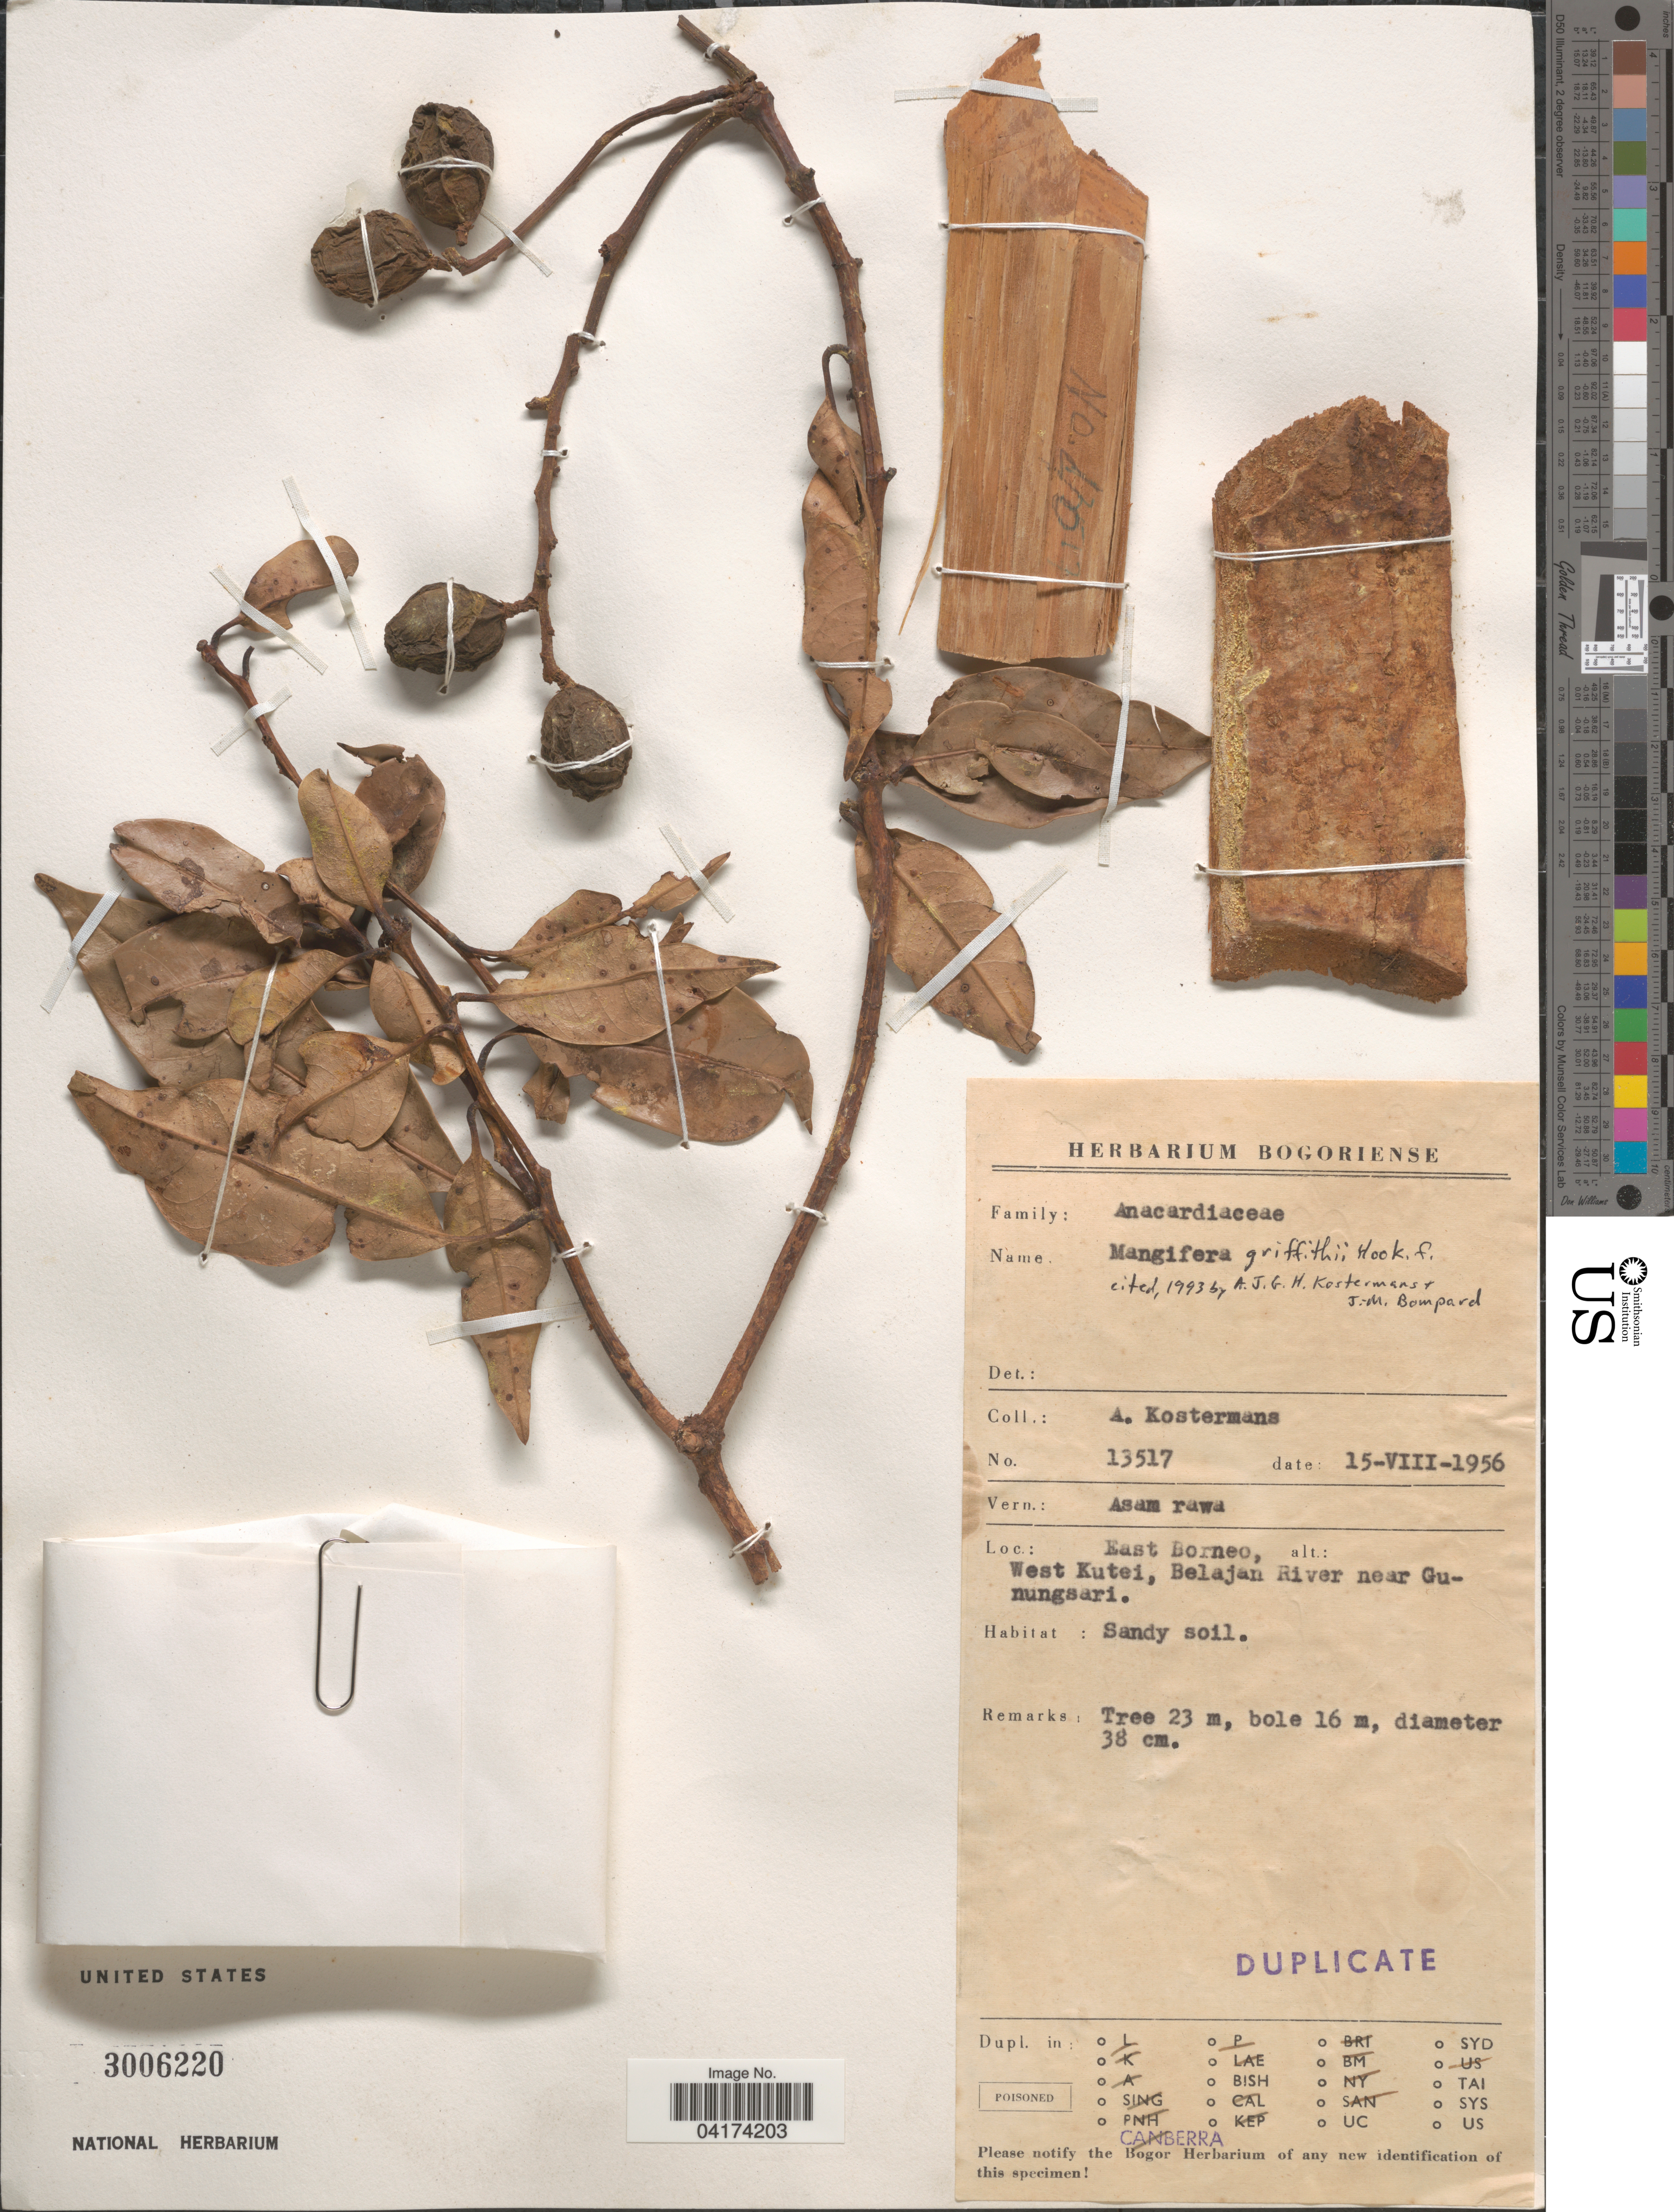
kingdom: Plantae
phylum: Tracheophyta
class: Magnoliopsida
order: Sapindales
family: Anacardiaceae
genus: Mangifera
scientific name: Mangifera griffithii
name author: Hook. f.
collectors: A. J. G. Kostermans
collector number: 13517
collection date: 1956-08-15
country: Indonesia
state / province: Kalimantan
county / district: Kalimantan Timur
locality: East Borneo, West Kutei, Belajan River near Gunungsari.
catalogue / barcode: US 3006220